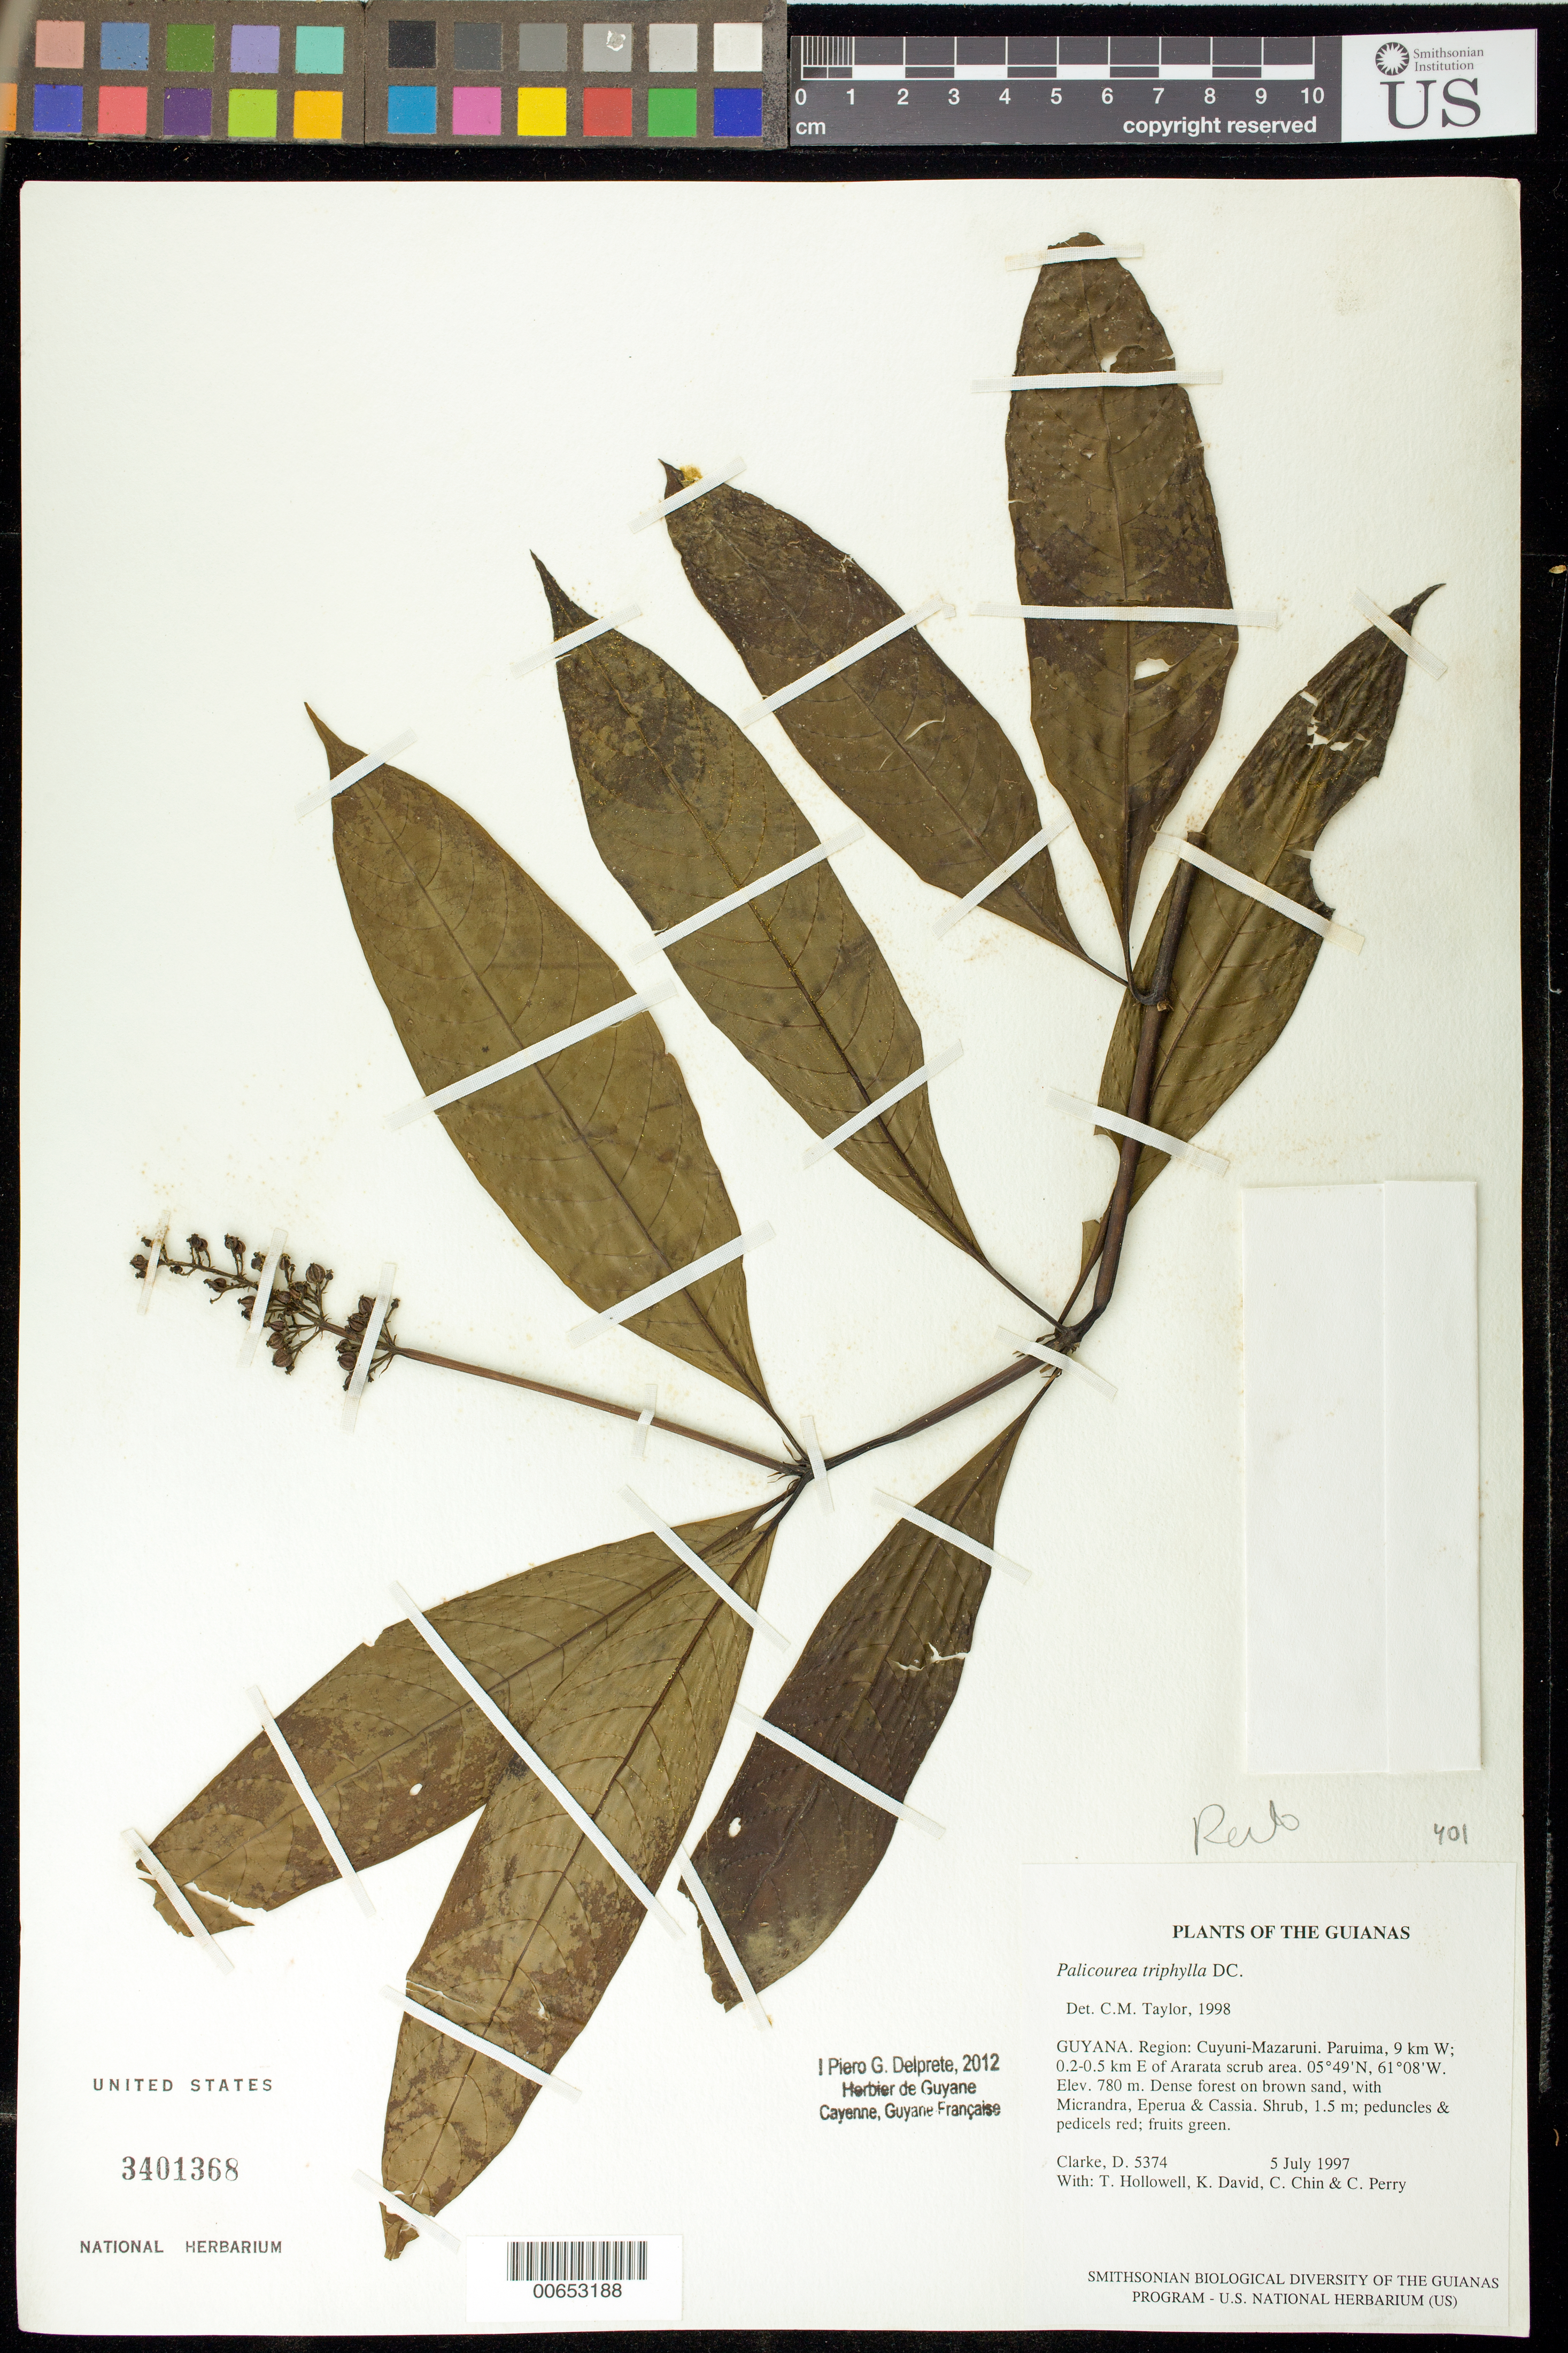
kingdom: Plantae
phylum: Tracheophyta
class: Magnoliopsida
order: Gentianales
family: Rubiaceae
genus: Palicourea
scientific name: Palicourea triphylla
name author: DC.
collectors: H. D. Clarke, T. Hollowell, K. David, C. Chin & C. Perry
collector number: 5374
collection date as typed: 5 July 1997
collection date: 1997-07-05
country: Guyana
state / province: Cuyuni-Mazaruni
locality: Paruima, 9 km W; 0.2-0.5 km E of Ararata scrub area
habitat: Dense forest on brown sand, with Micrandra, Eperua & Cassia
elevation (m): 780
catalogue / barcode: US 3401368